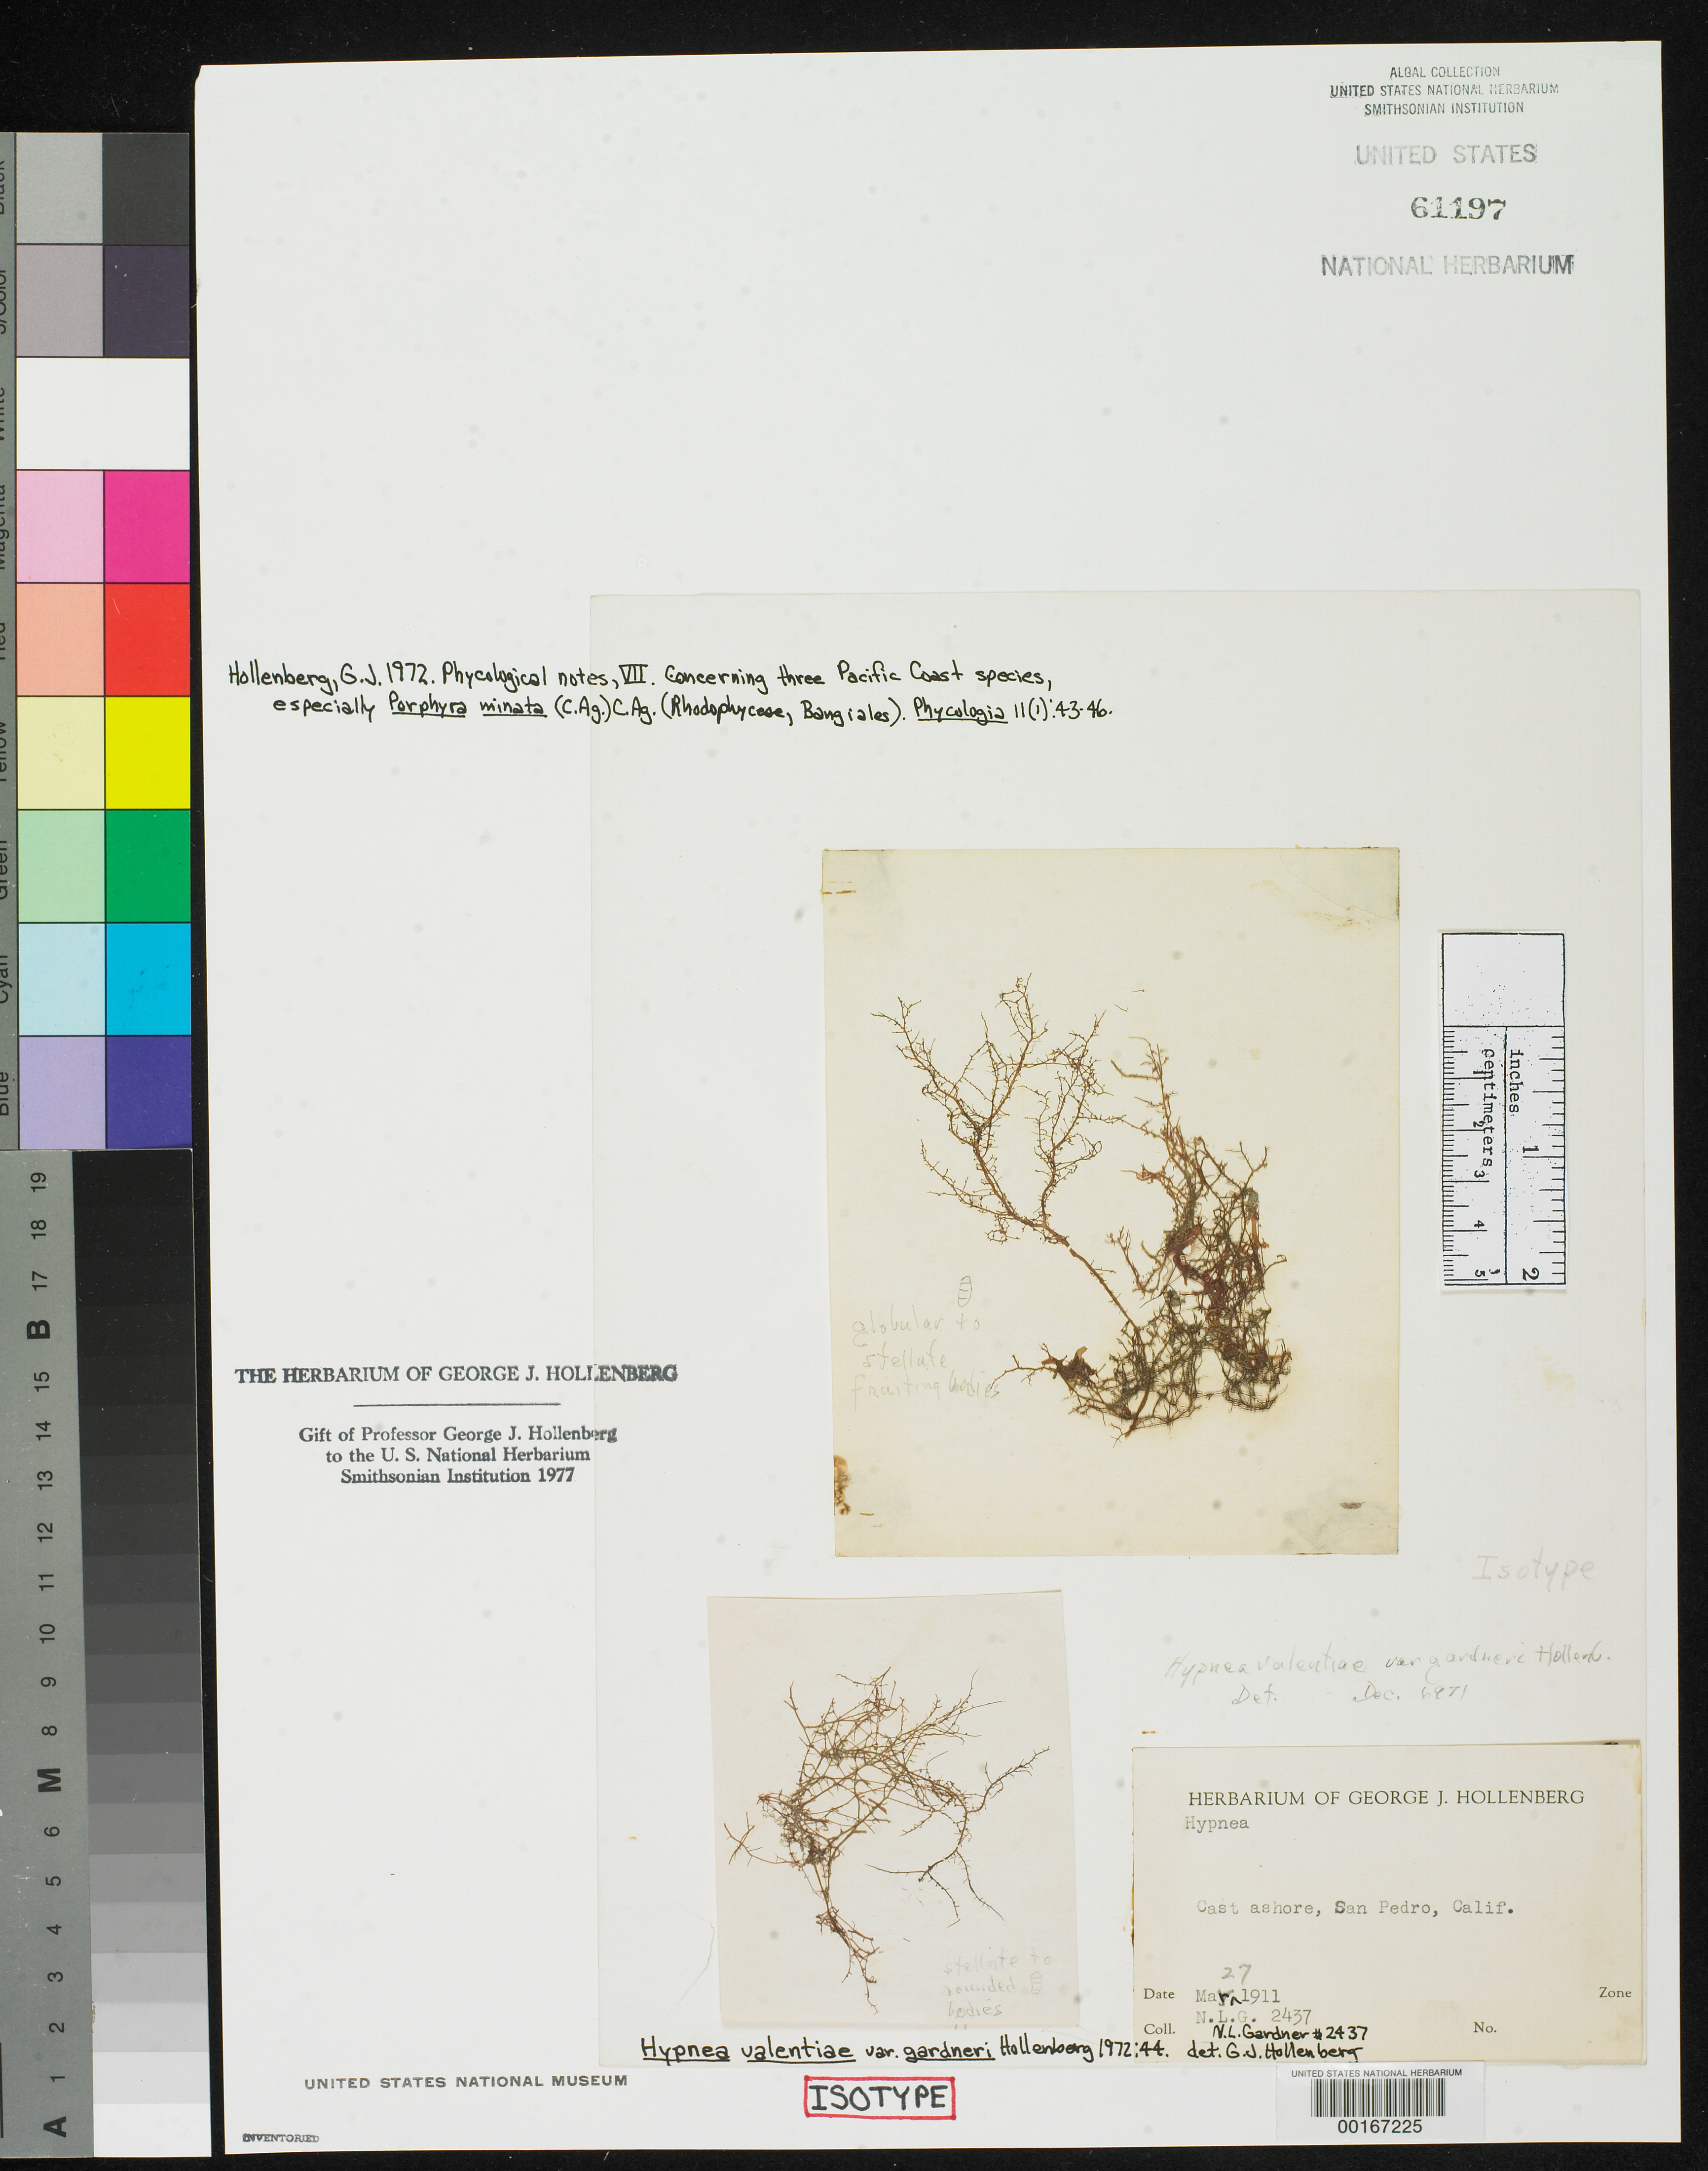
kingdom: Plantae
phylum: Rhodophyta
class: Florideophyceae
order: Gigartinales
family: Cystocloniaceae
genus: Hypnea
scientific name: Hypnea valentiae var. gardneri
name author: Hollenb.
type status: Isotype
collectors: N. Gardner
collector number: NLG 2437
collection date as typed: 27 Mar 1911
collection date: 1911-03-27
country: United States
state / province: California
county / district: Los Angeles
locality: San Pedro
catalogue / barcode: US 61197